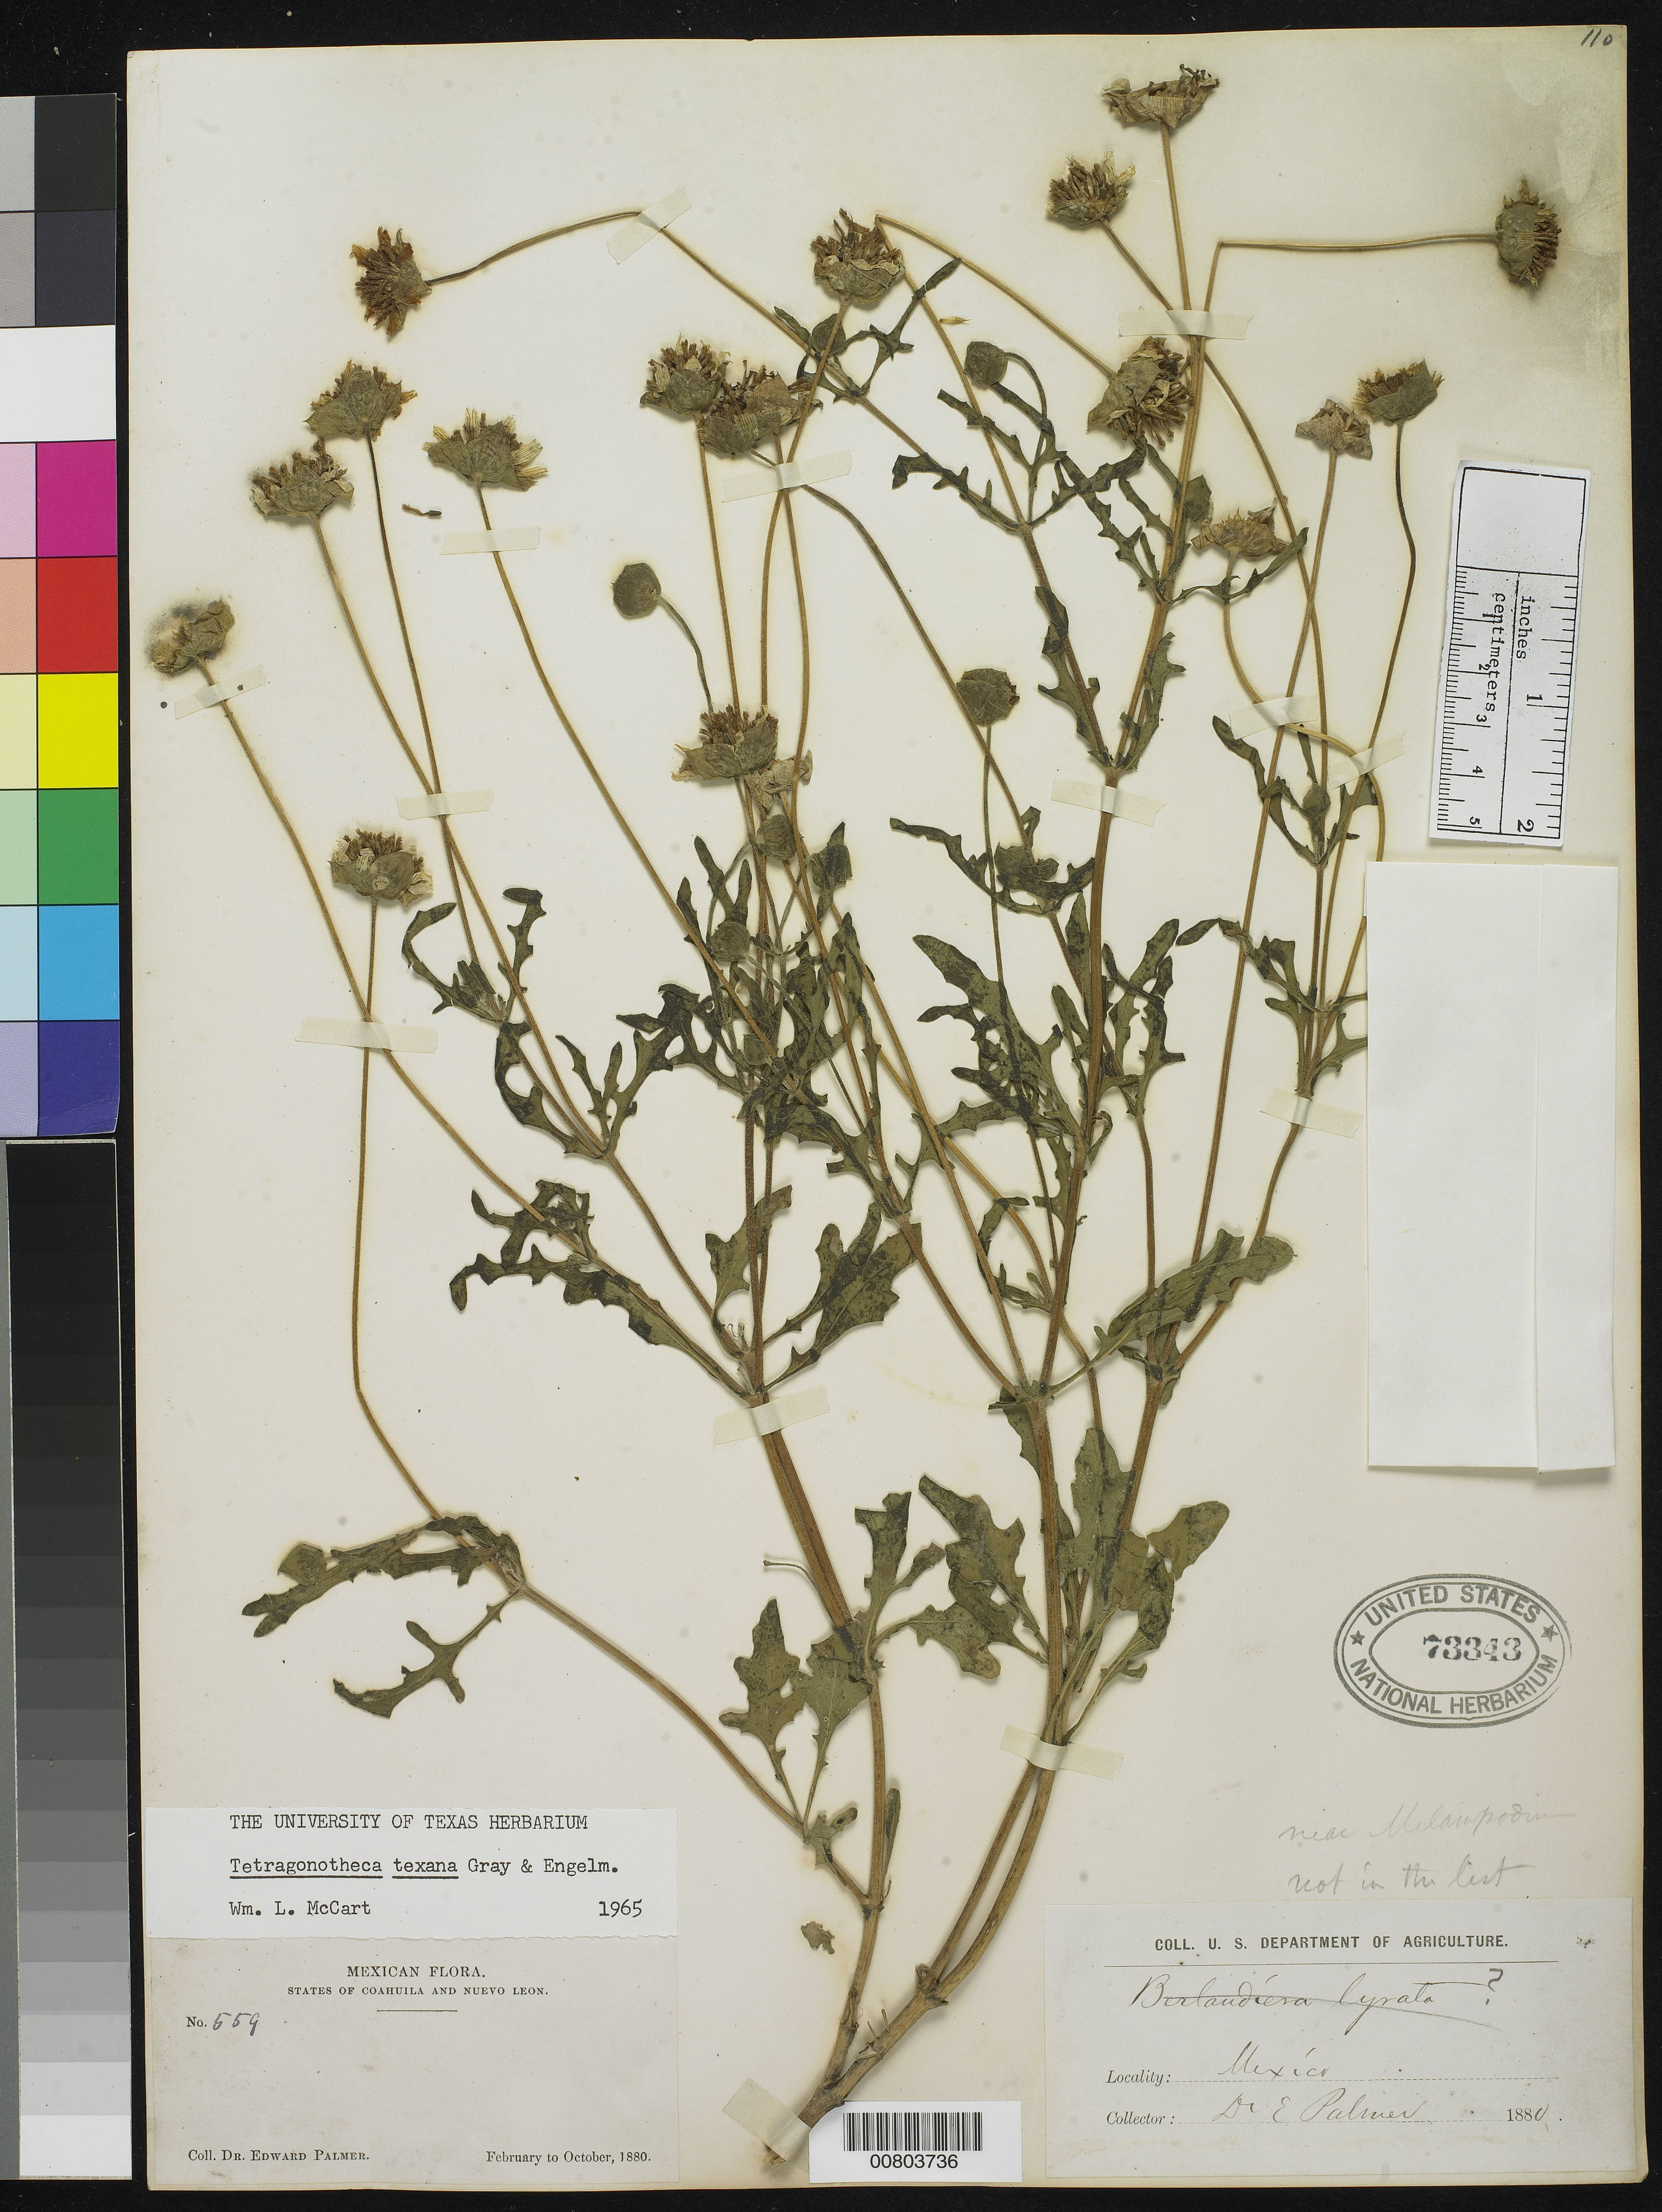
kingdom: Plantae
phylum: Tracheophyta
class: Magnoliopsida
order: Asterales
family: Asteraceae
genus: Tetragonotheca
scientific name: Tetragonotheca texana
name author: A. Gray & Engelm.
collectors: E. Palmer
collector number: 559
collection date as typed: Feb 1880 to -- Oct 1880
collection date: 1880-02/1880-10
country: Mexico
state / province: Coahuila / Nuevo León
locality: States of Coahuila and Nuevo León.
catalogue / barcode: US 73343